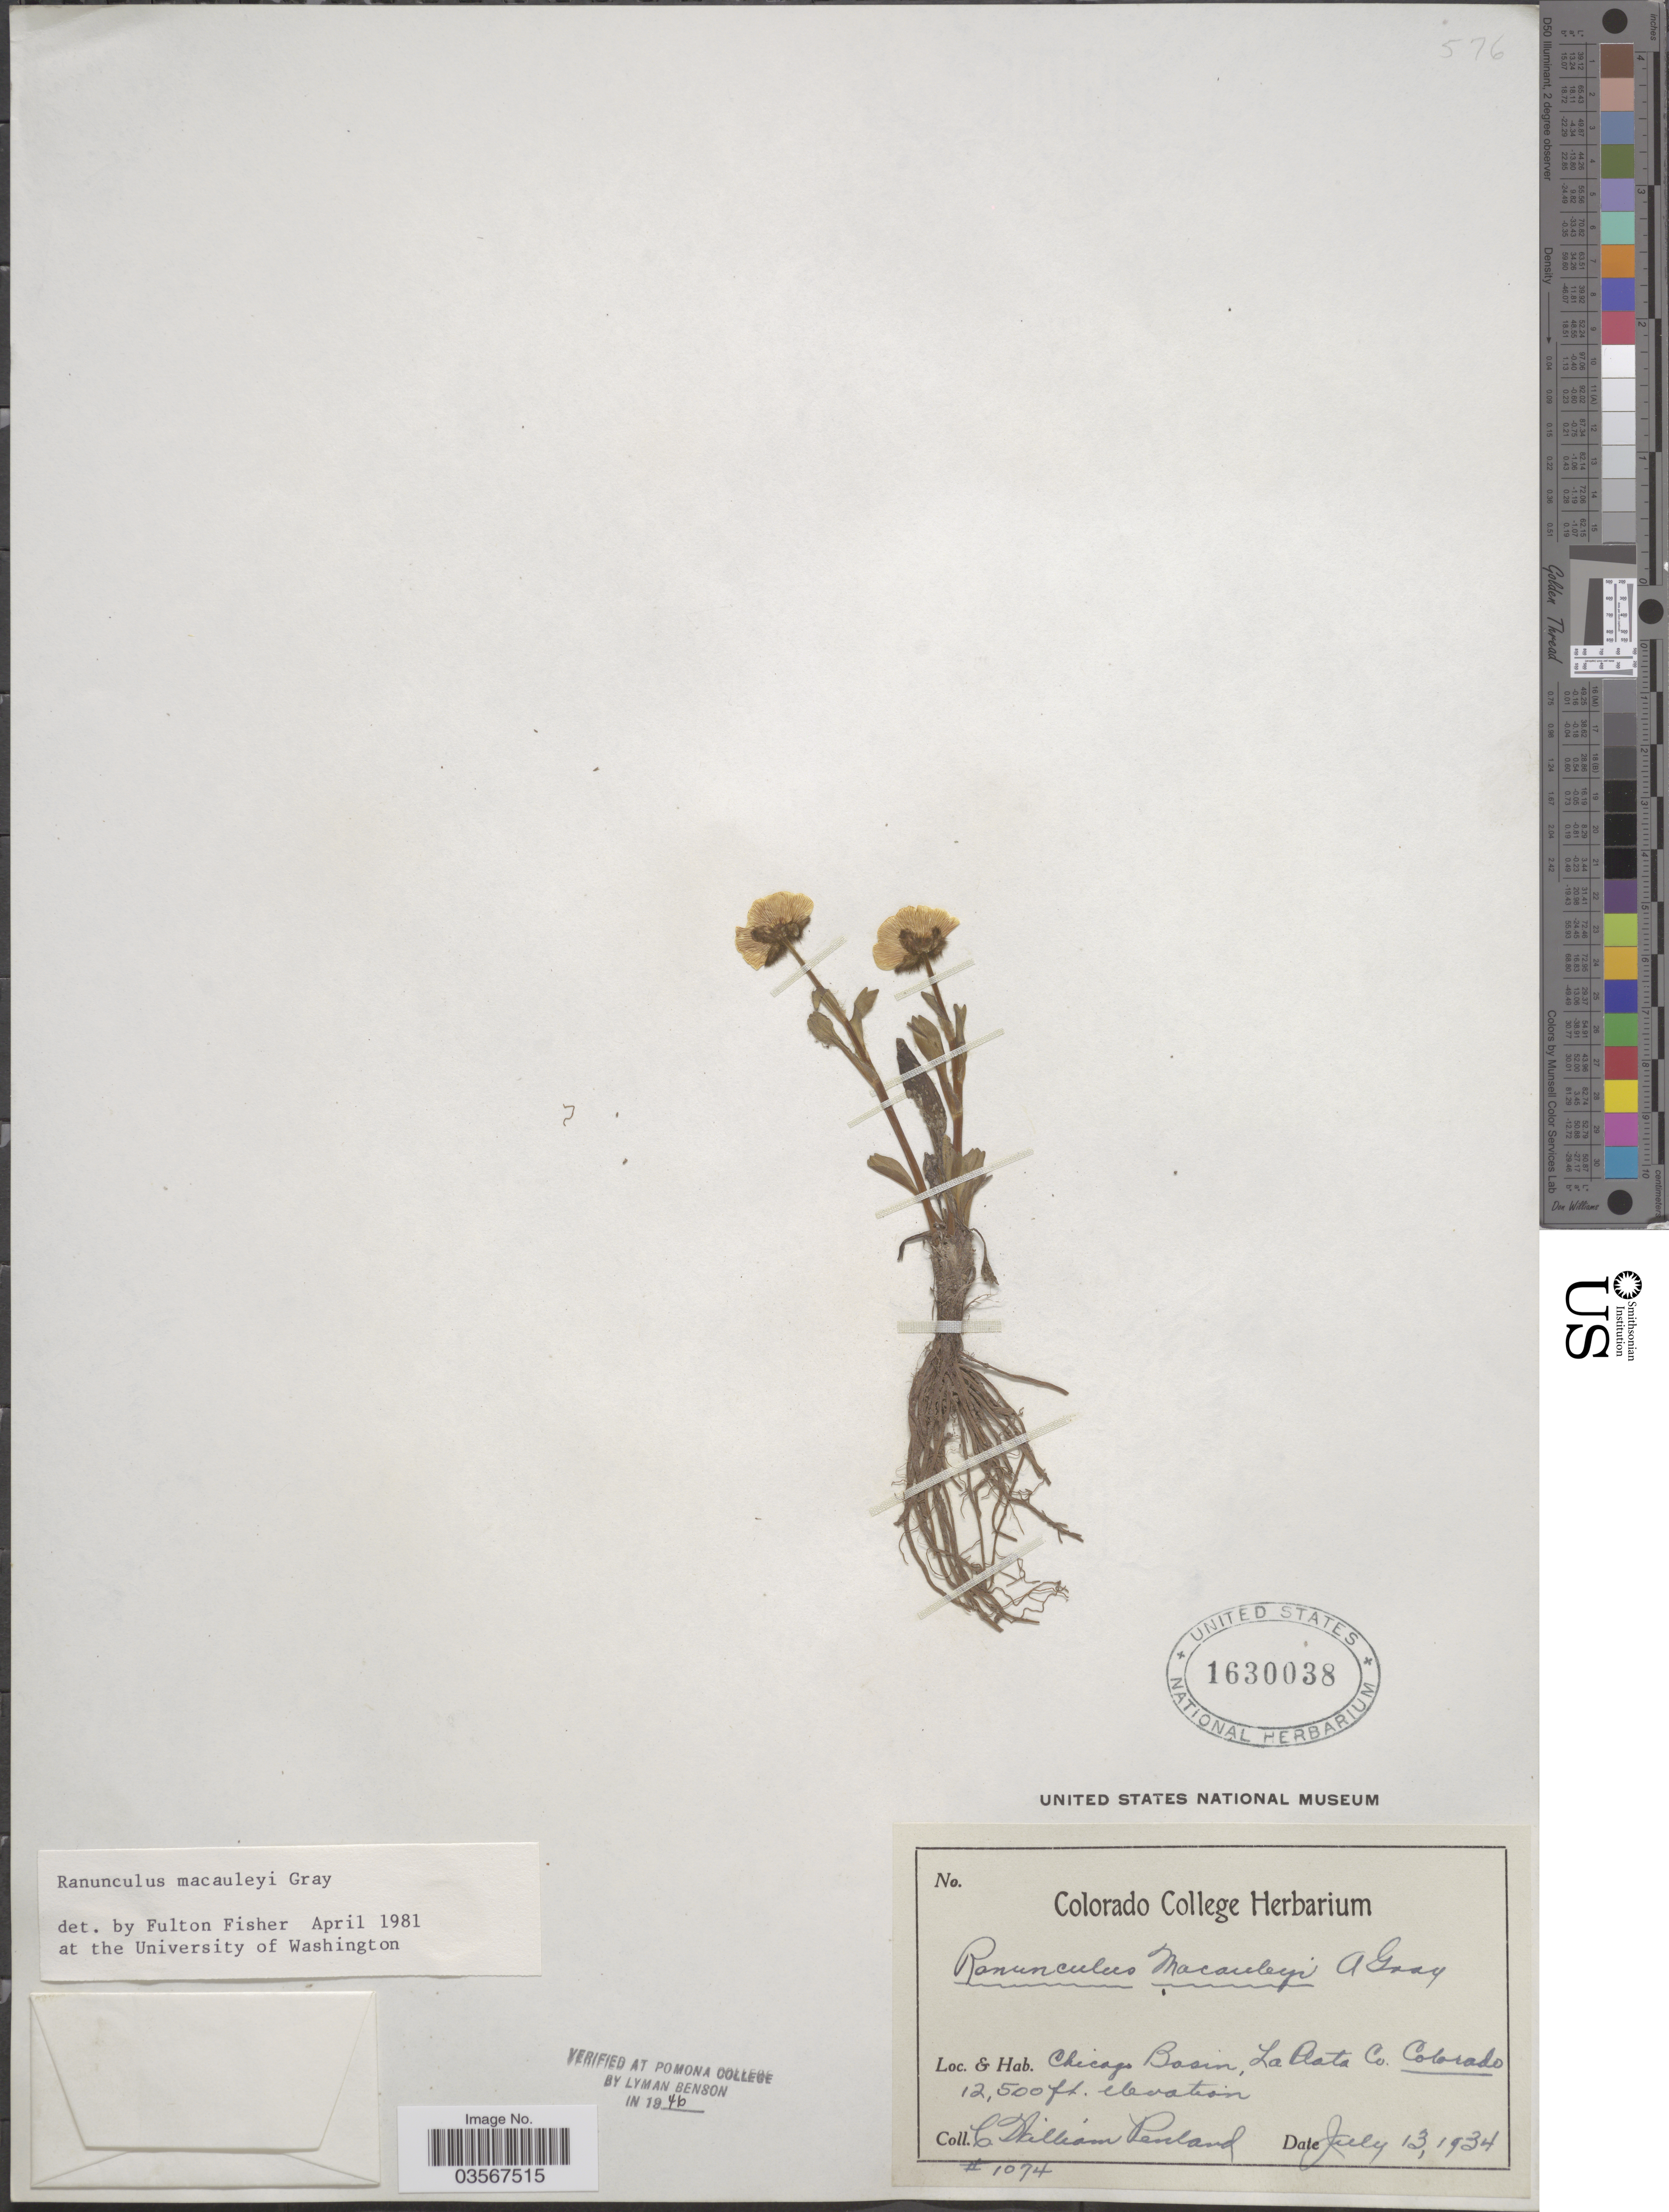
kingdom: Plantae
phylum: Tracheophyta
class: Magnoliopsida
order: Ranunculales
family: Ranunculaceae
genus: Ranunculus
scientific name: Ranunculus macauleyi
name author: A. Gray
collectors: C. W. Penland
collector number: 1074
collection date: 1934-07-13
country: United States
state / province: Colorado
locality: Chicago Basin, La Plata Co.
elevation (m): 3810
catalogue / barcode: US 1630038